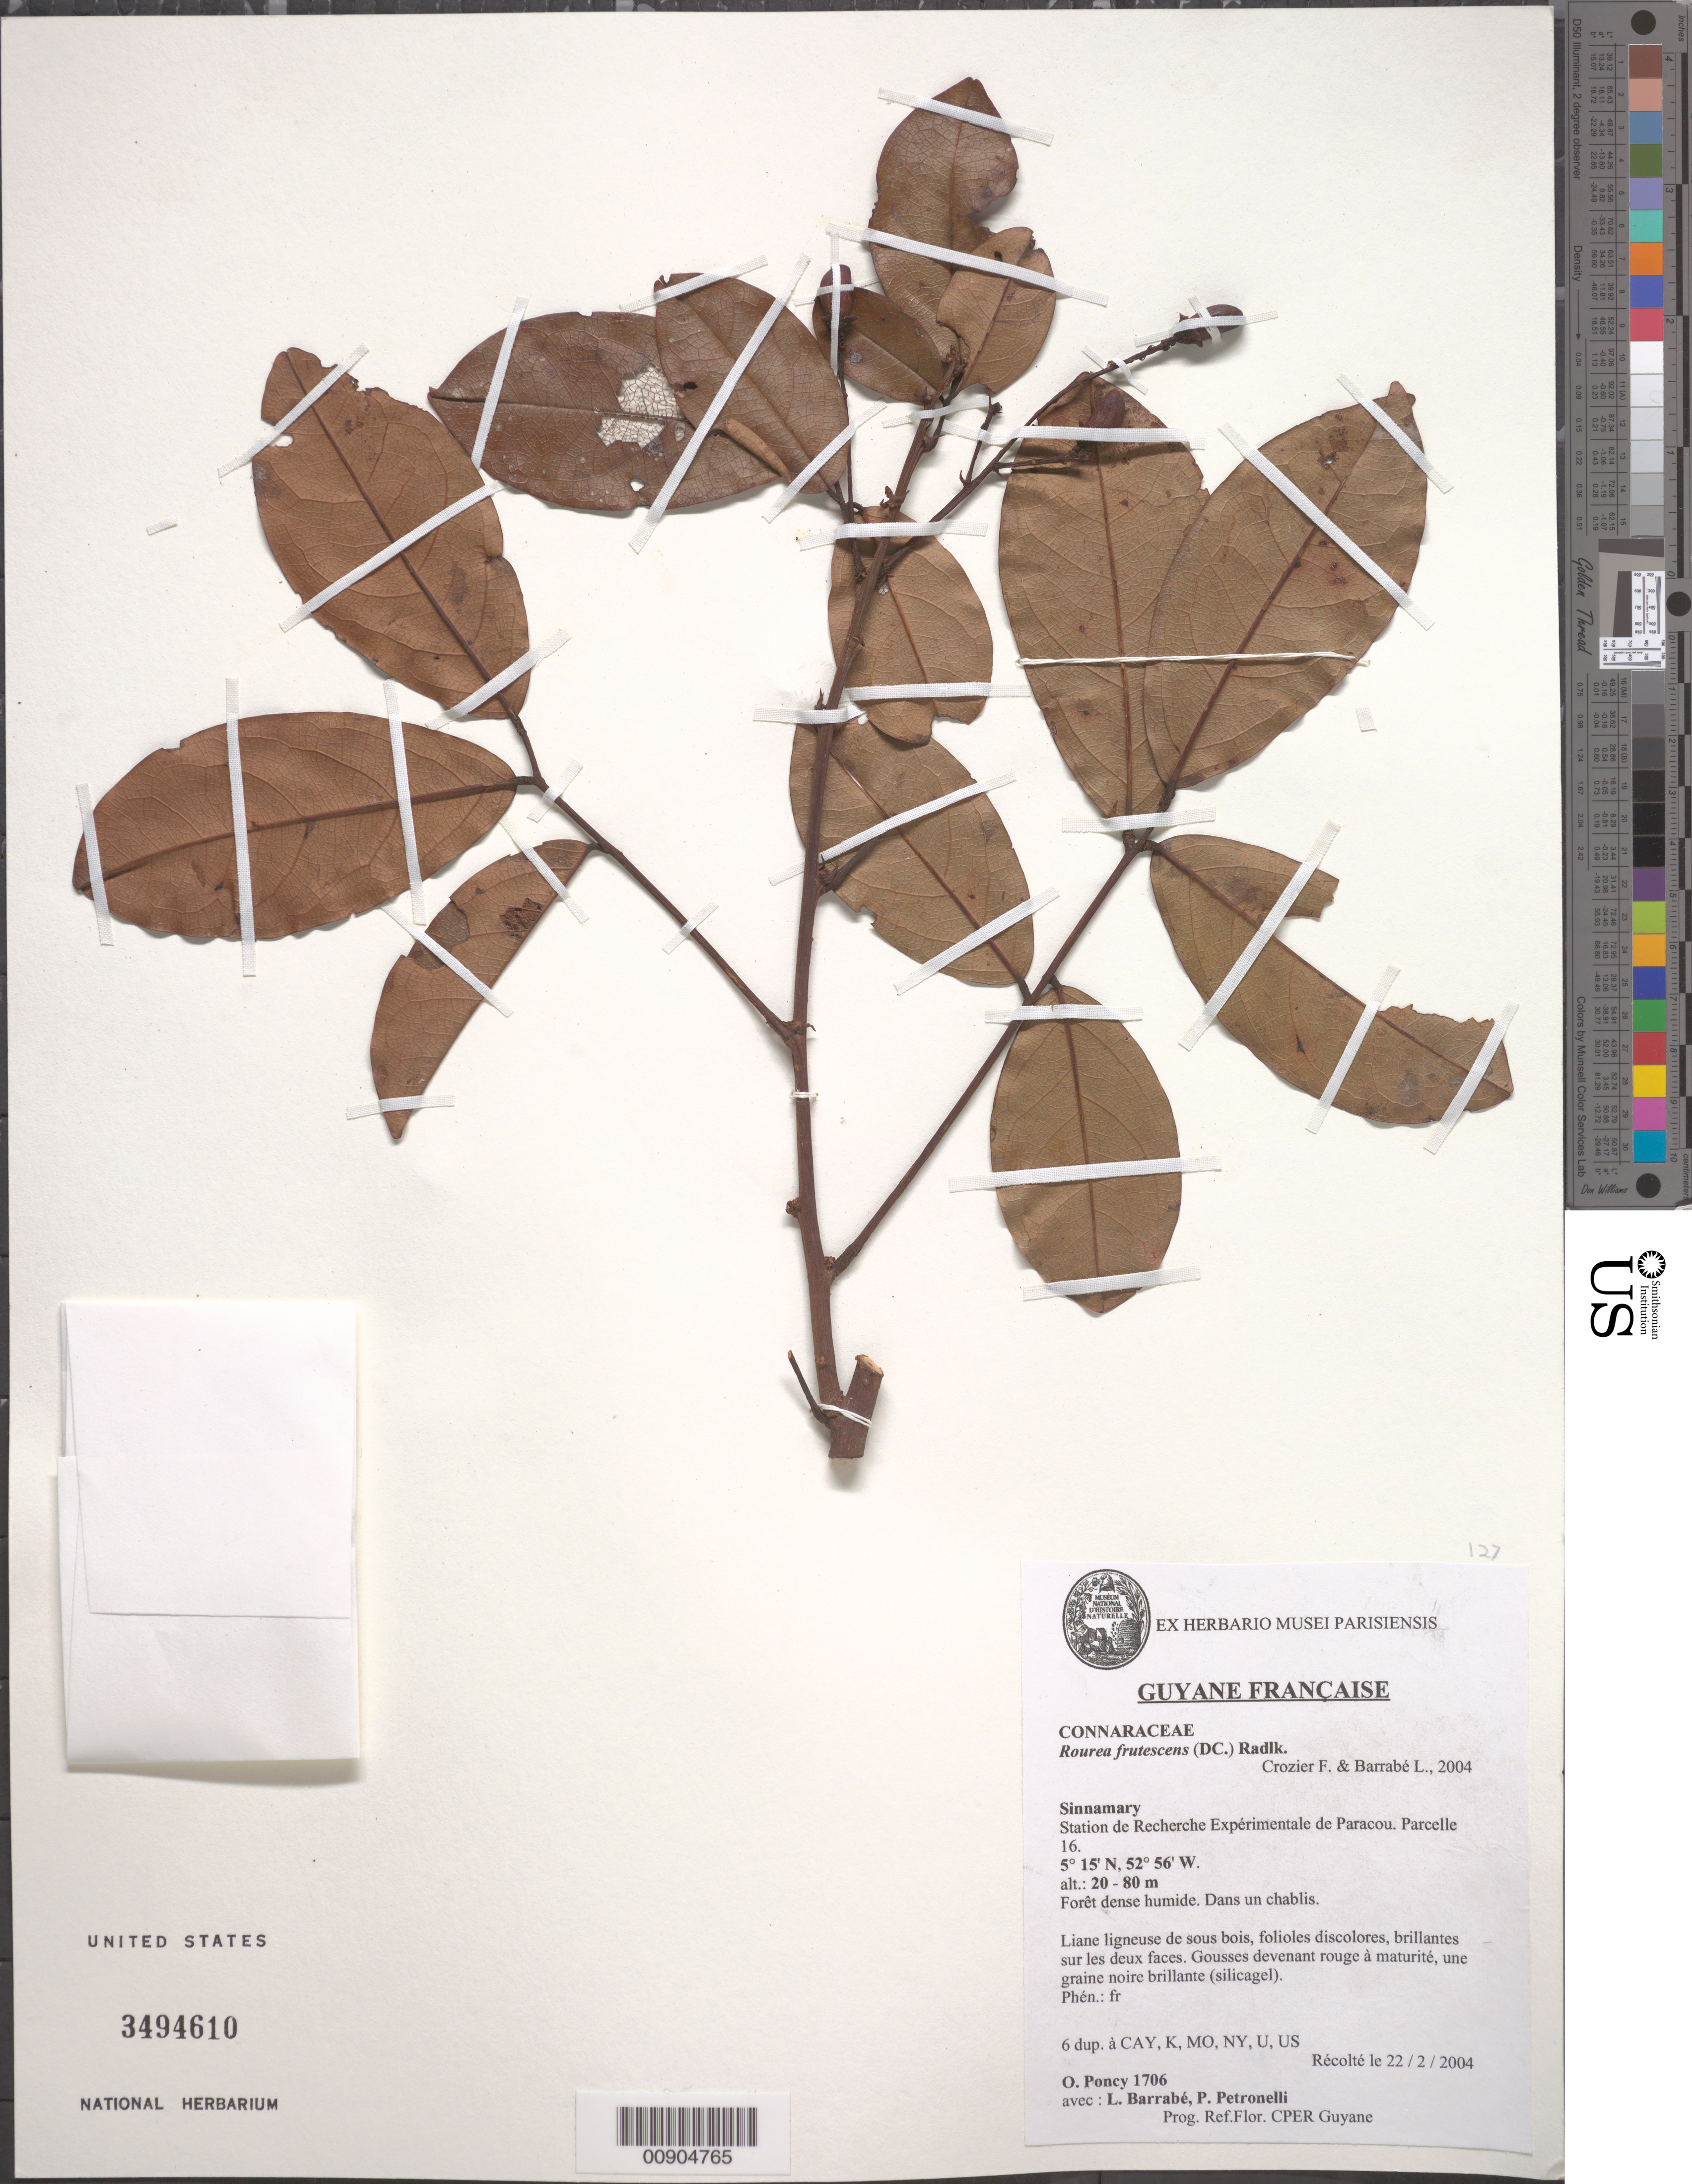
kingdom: Plantae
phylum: Tracheophyta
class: Magnoliopsida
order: Oxalidales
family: Connaraceae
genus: Rourea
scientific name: Rourea frutescens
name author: Aubl.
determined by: Barrabé, L.; Crozier, F.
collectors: O. Poncy, L. Barrabé & P. Petronelli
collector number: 1706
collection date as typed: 22-Feb-04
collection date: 2004-02-22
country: French Guiana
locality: Sinnamary, Station de Recherche Expérimental de Paracou. Parcelle 16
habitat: Forêt dense humide, dans un chablis; sous bois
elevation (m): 20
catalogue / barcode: US 3494610